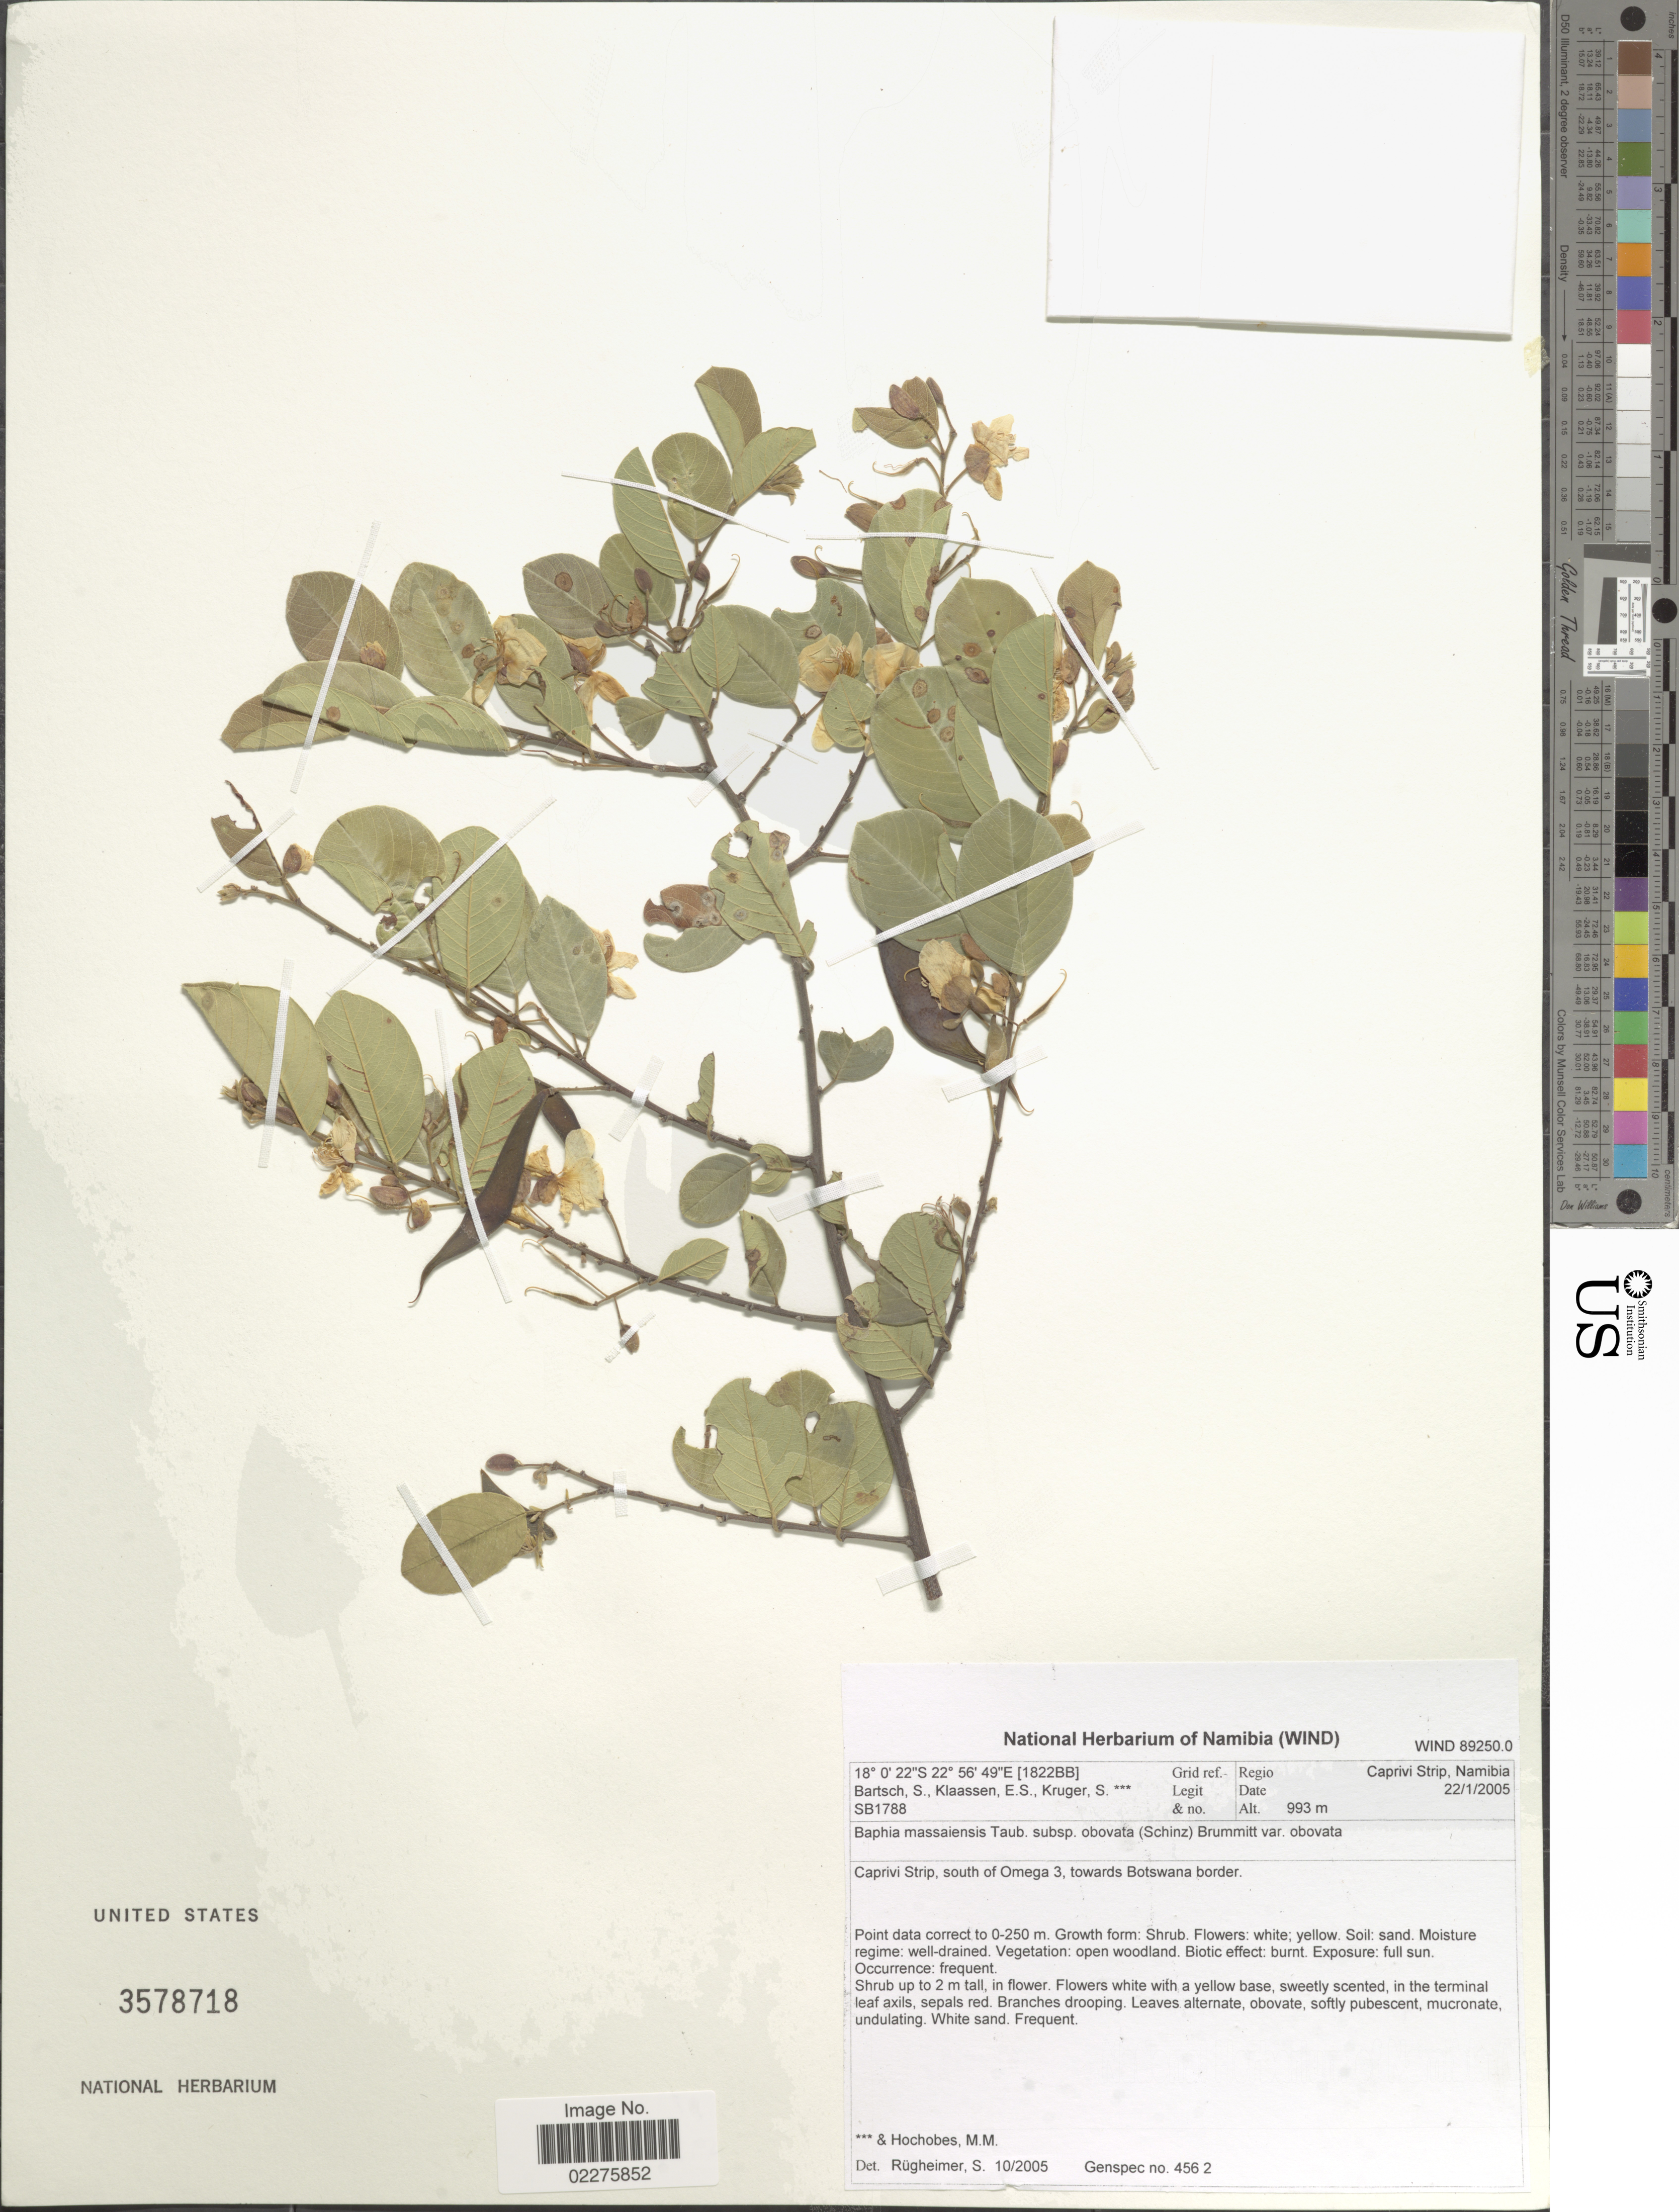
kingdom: Plantae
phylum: Tracheophyta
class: Magnoliopsida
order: Fabales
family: Fabaceae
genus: Baphia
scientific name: Baphia massaiensis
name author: Taub.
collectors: S. Bartsch, E. S. Klaassen, S. Kruger & M. Hochobes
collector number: SB1788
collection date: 2005-01-22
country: Namibia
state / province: Caprivi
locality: Caprivi Strip, south of Omega 3, towards Botswana border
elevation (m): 993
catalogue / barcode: US 3578718